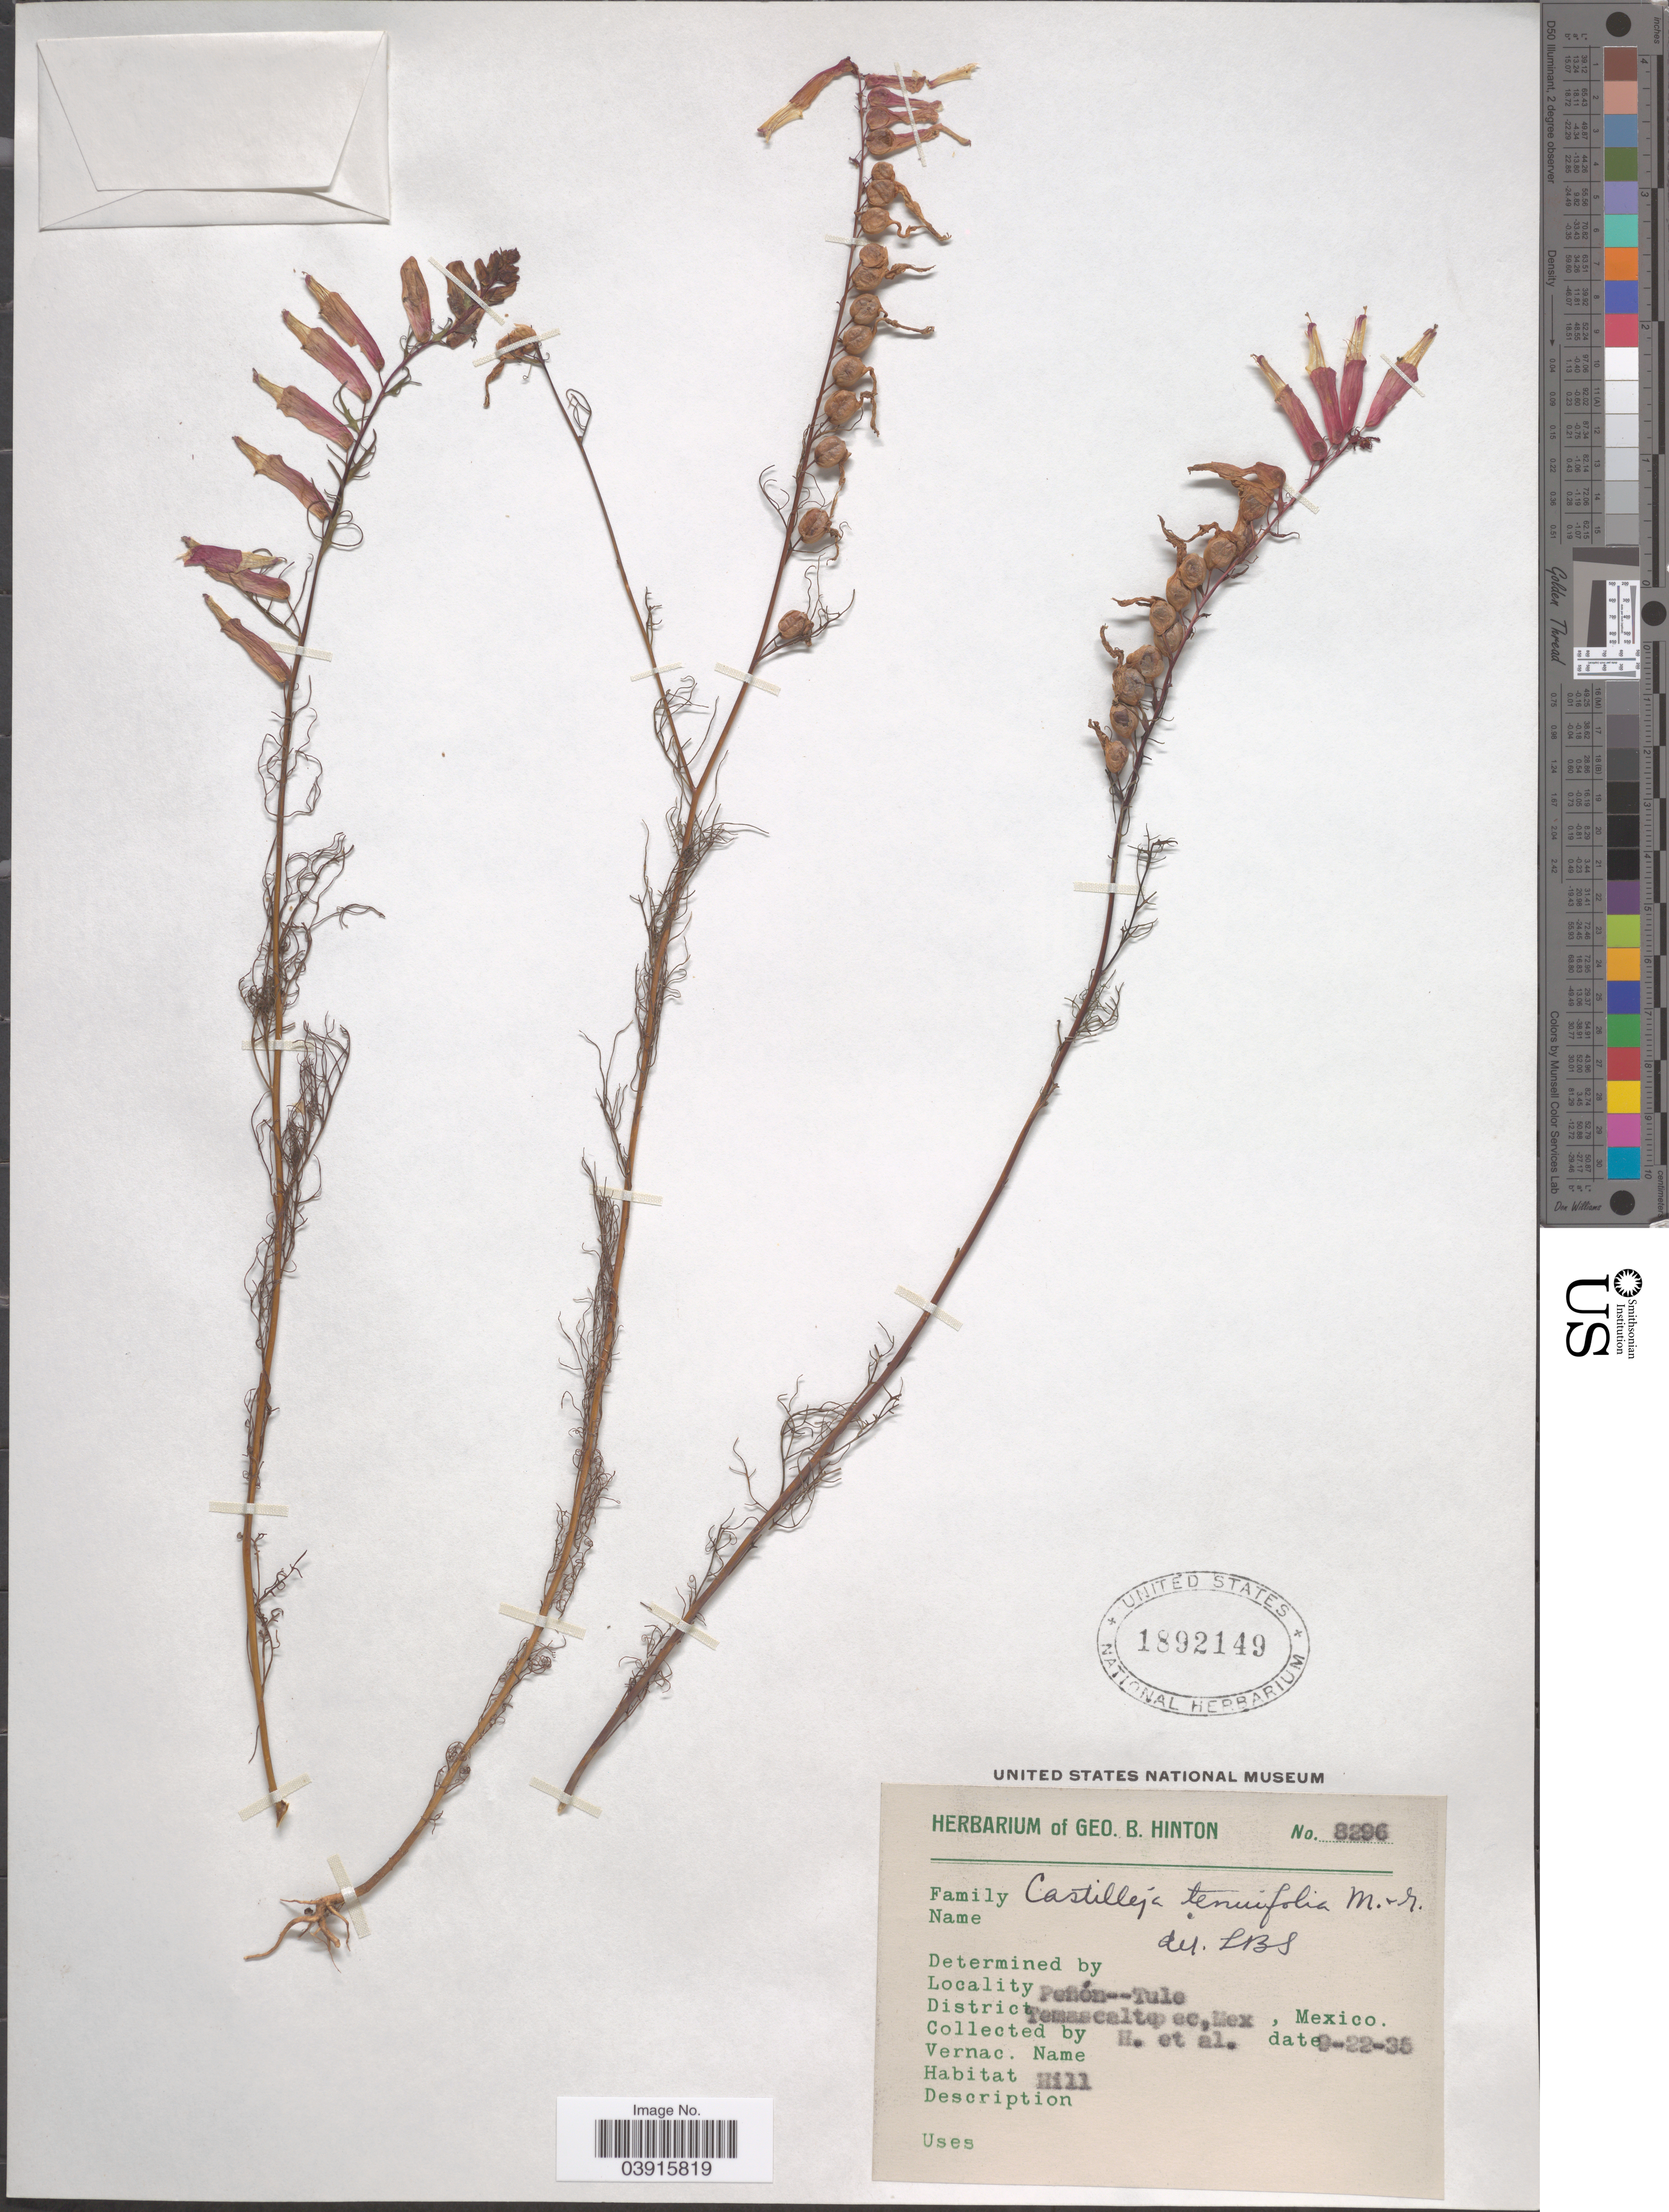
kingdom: Plantae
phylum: Tracheophyta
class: Magnoliopsida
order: Lamiales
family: Orobanchaceae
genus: Castilleja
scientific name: Castilleja tenuiflora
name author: Benth.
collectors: G. B. Hinton & et al.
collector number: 8296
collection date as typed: Transcribed d/m/y: 22/9/35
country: Mexico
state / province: México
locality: Peñón--Tule. District Temascaltepec.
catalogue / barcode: US 1892149